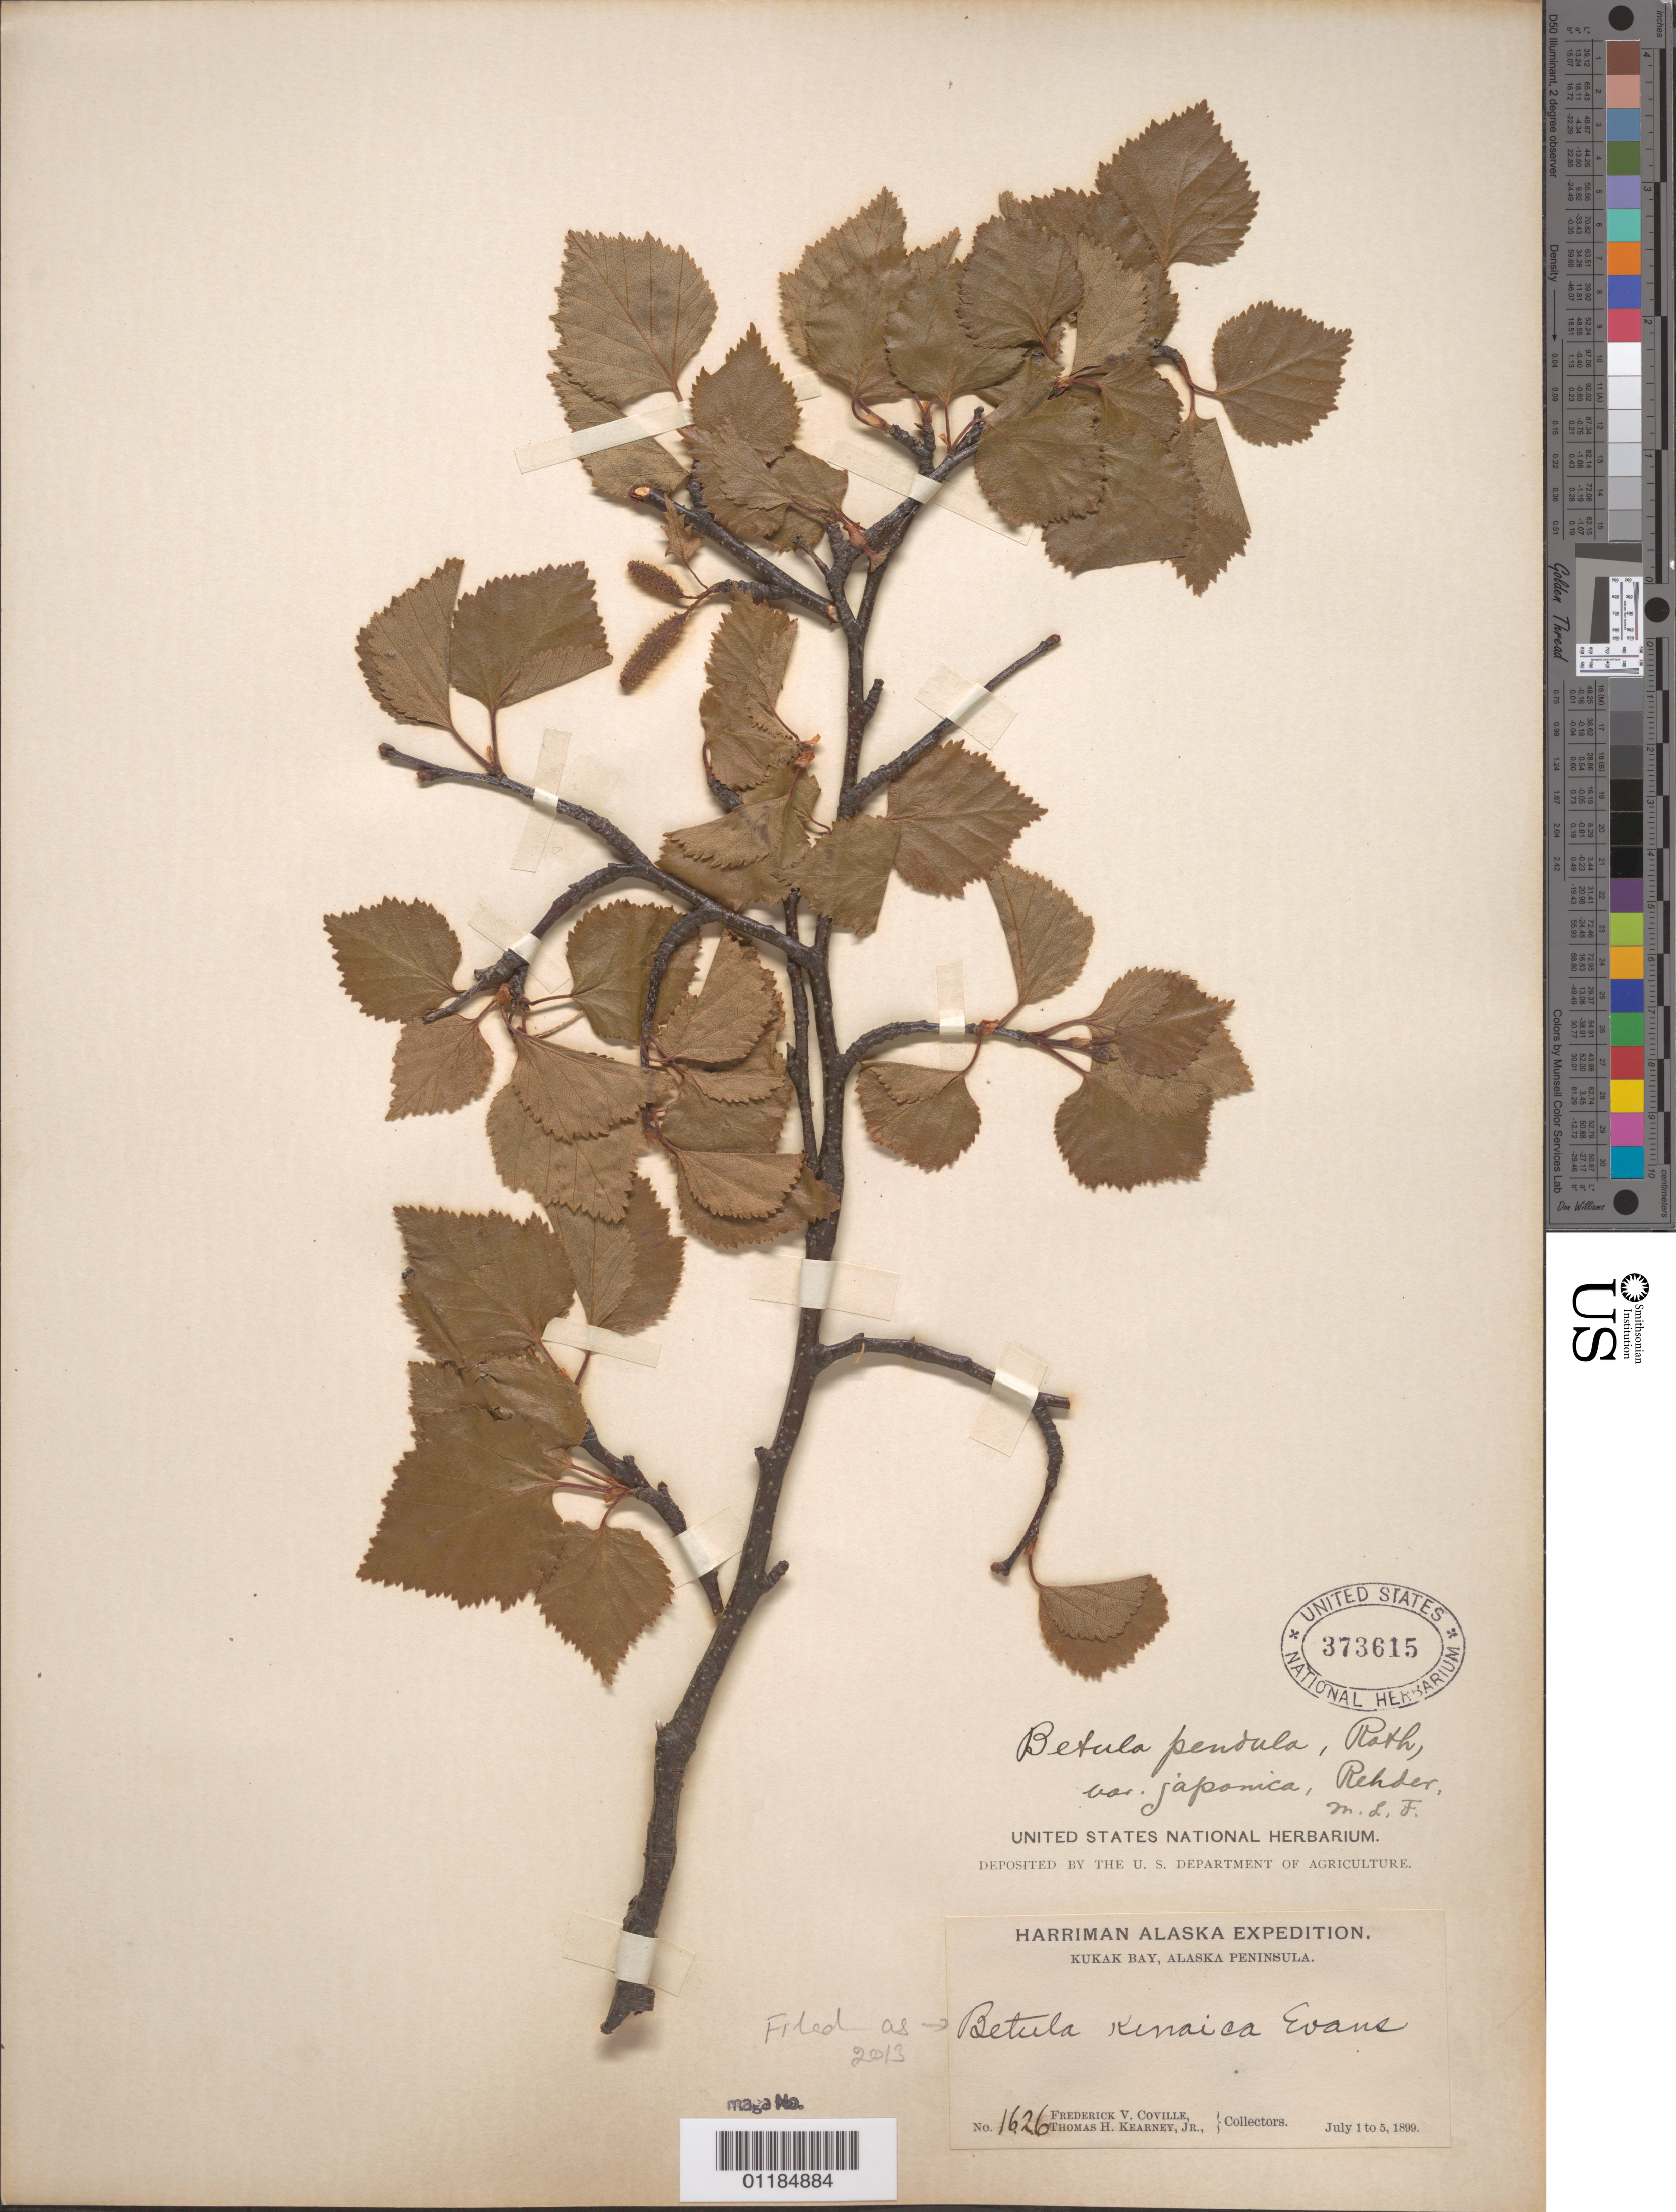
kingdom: Plantae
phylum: Tracheophyta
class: Magnoliopsida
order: Fagales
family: Betulaceae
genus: Betula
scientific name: Betula kenaica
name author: W.H. Evans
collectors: F. V. Coville & F. Funston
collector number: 1626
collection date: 1899-07-01/1899-07-05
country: United States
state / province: Alaska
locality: Kukak Bay, Alaska Peninsula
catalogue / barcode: US 373615